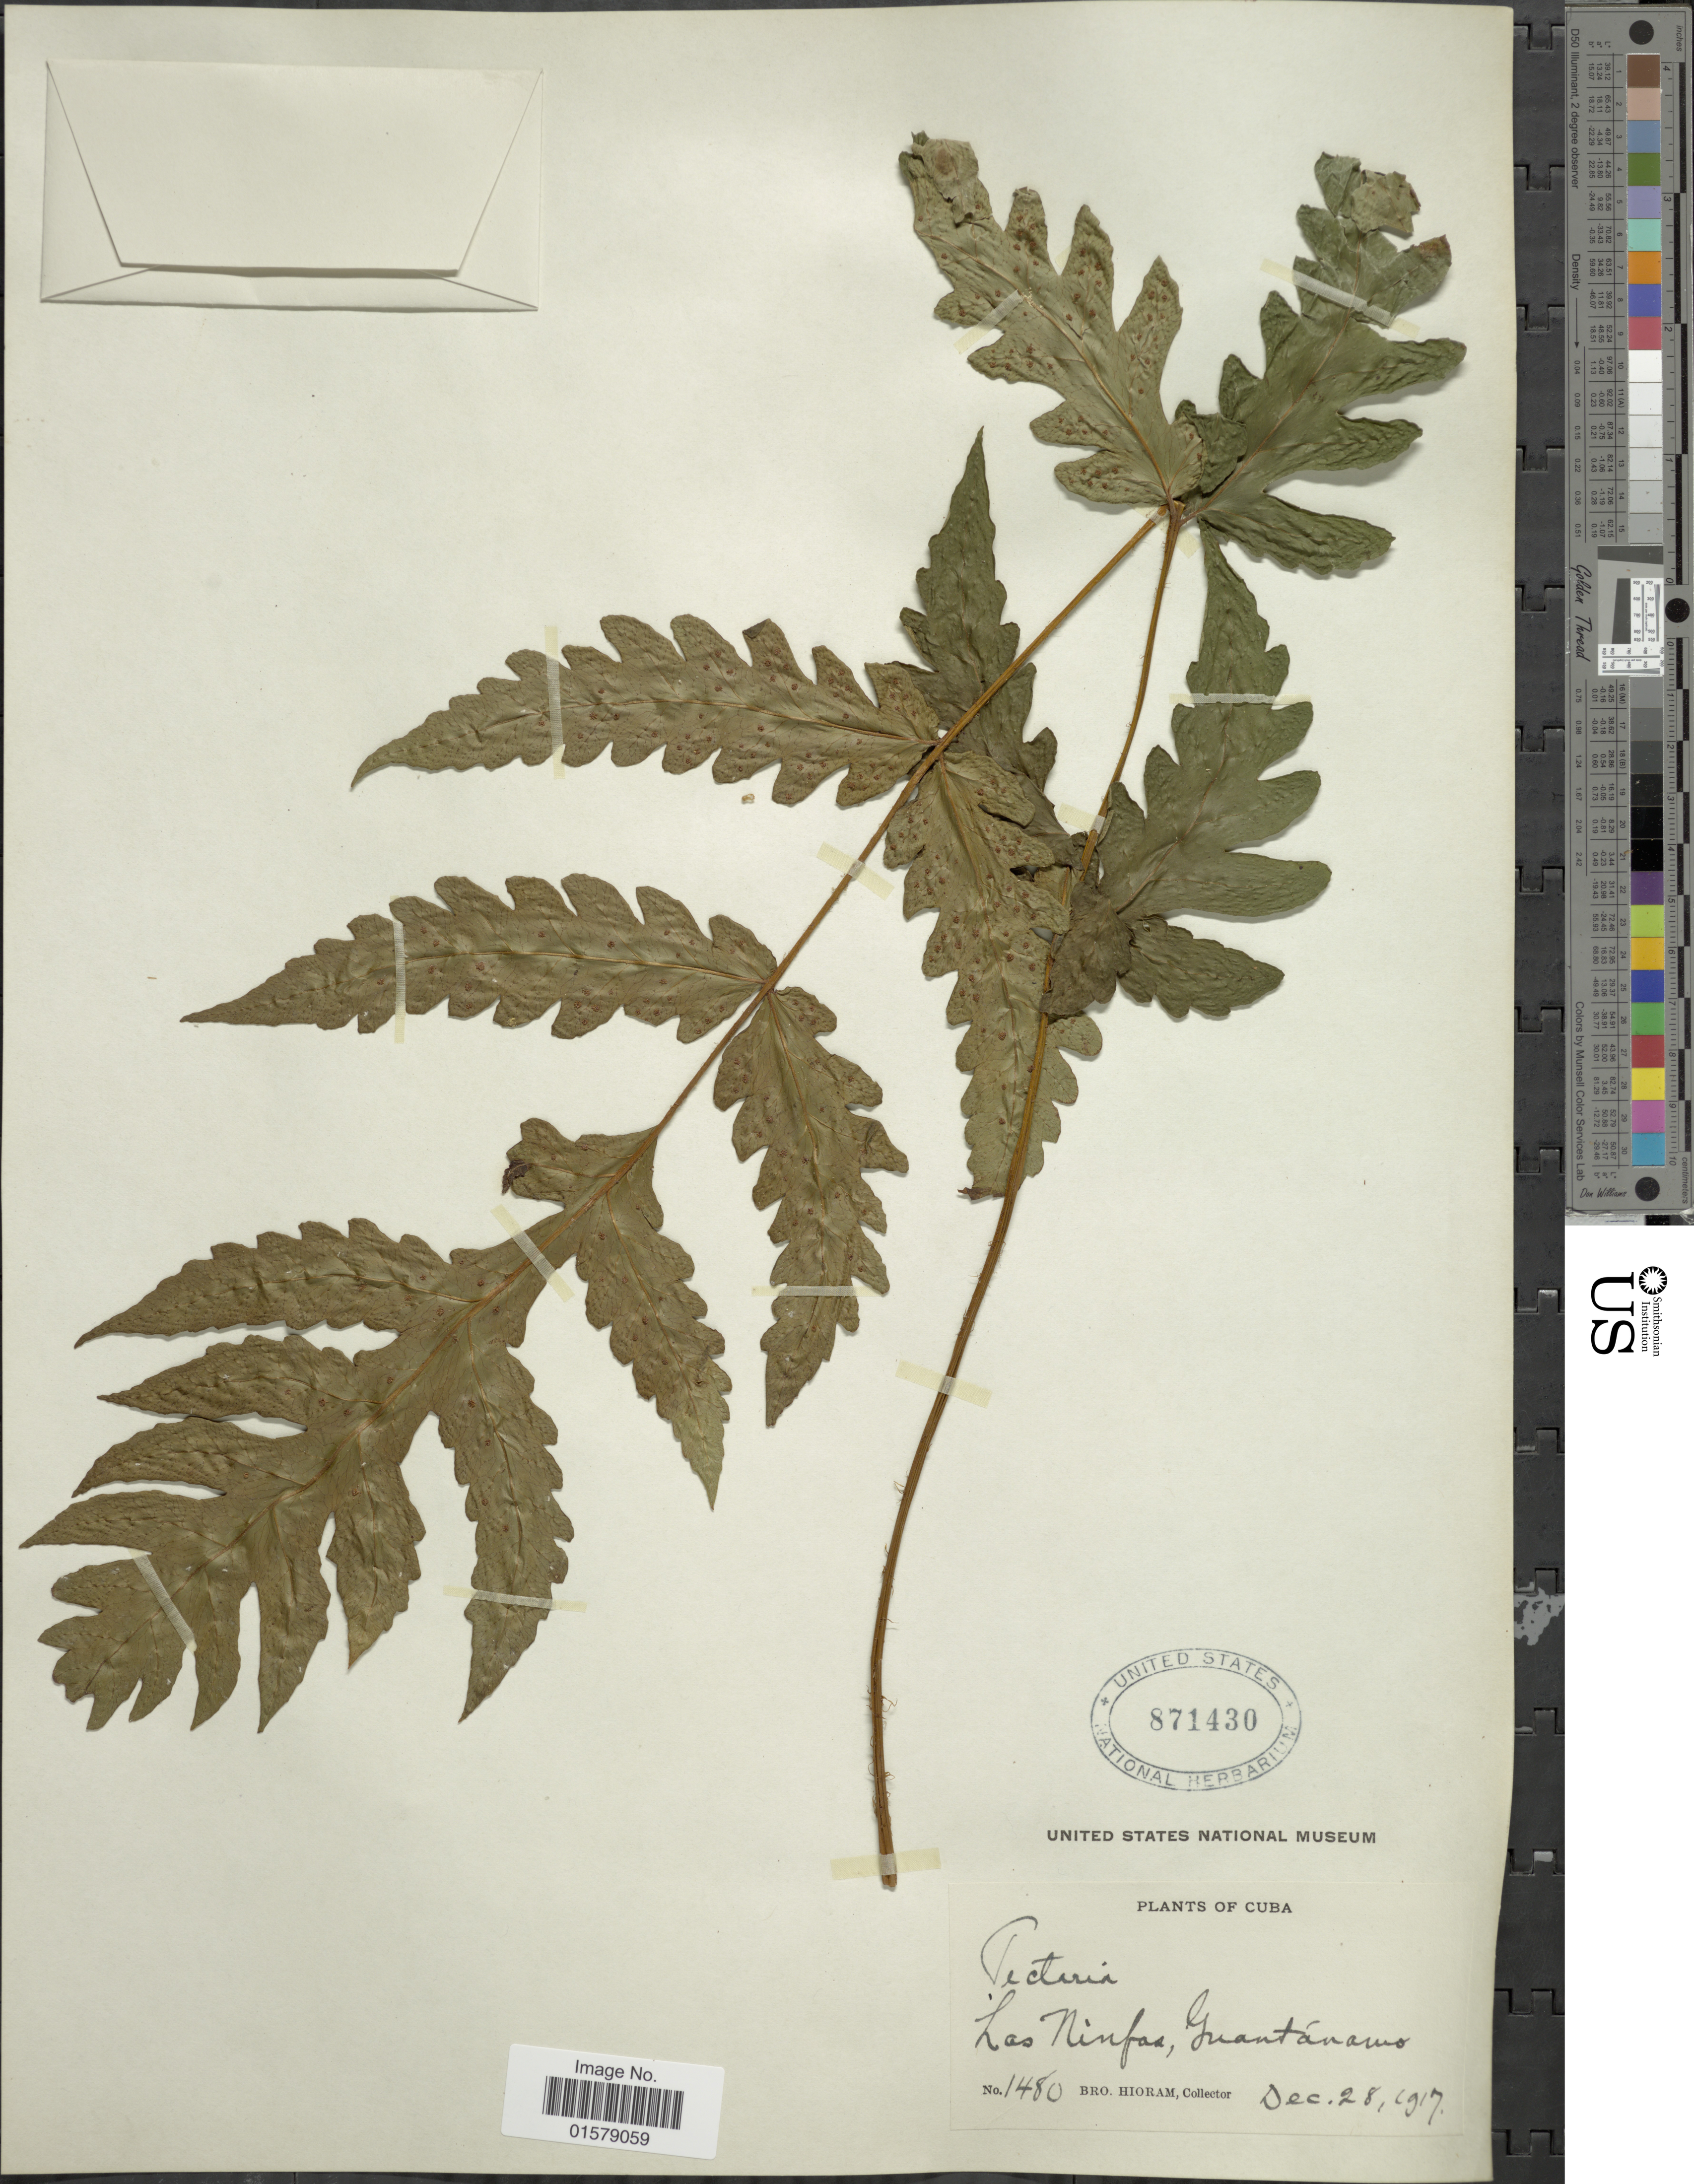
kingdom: Plantae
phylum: Tracheophyta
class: Polypodiopsida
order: Polypodiales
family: Tectariaceae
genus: Tectaria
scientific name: Tectaria cicutaria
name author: (L.) Copel.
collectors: Bro. Hioram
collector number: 1480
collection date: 1917-12-28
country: Cuba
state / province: Guantánamo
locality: Las Ninfas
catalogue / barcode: US 871430